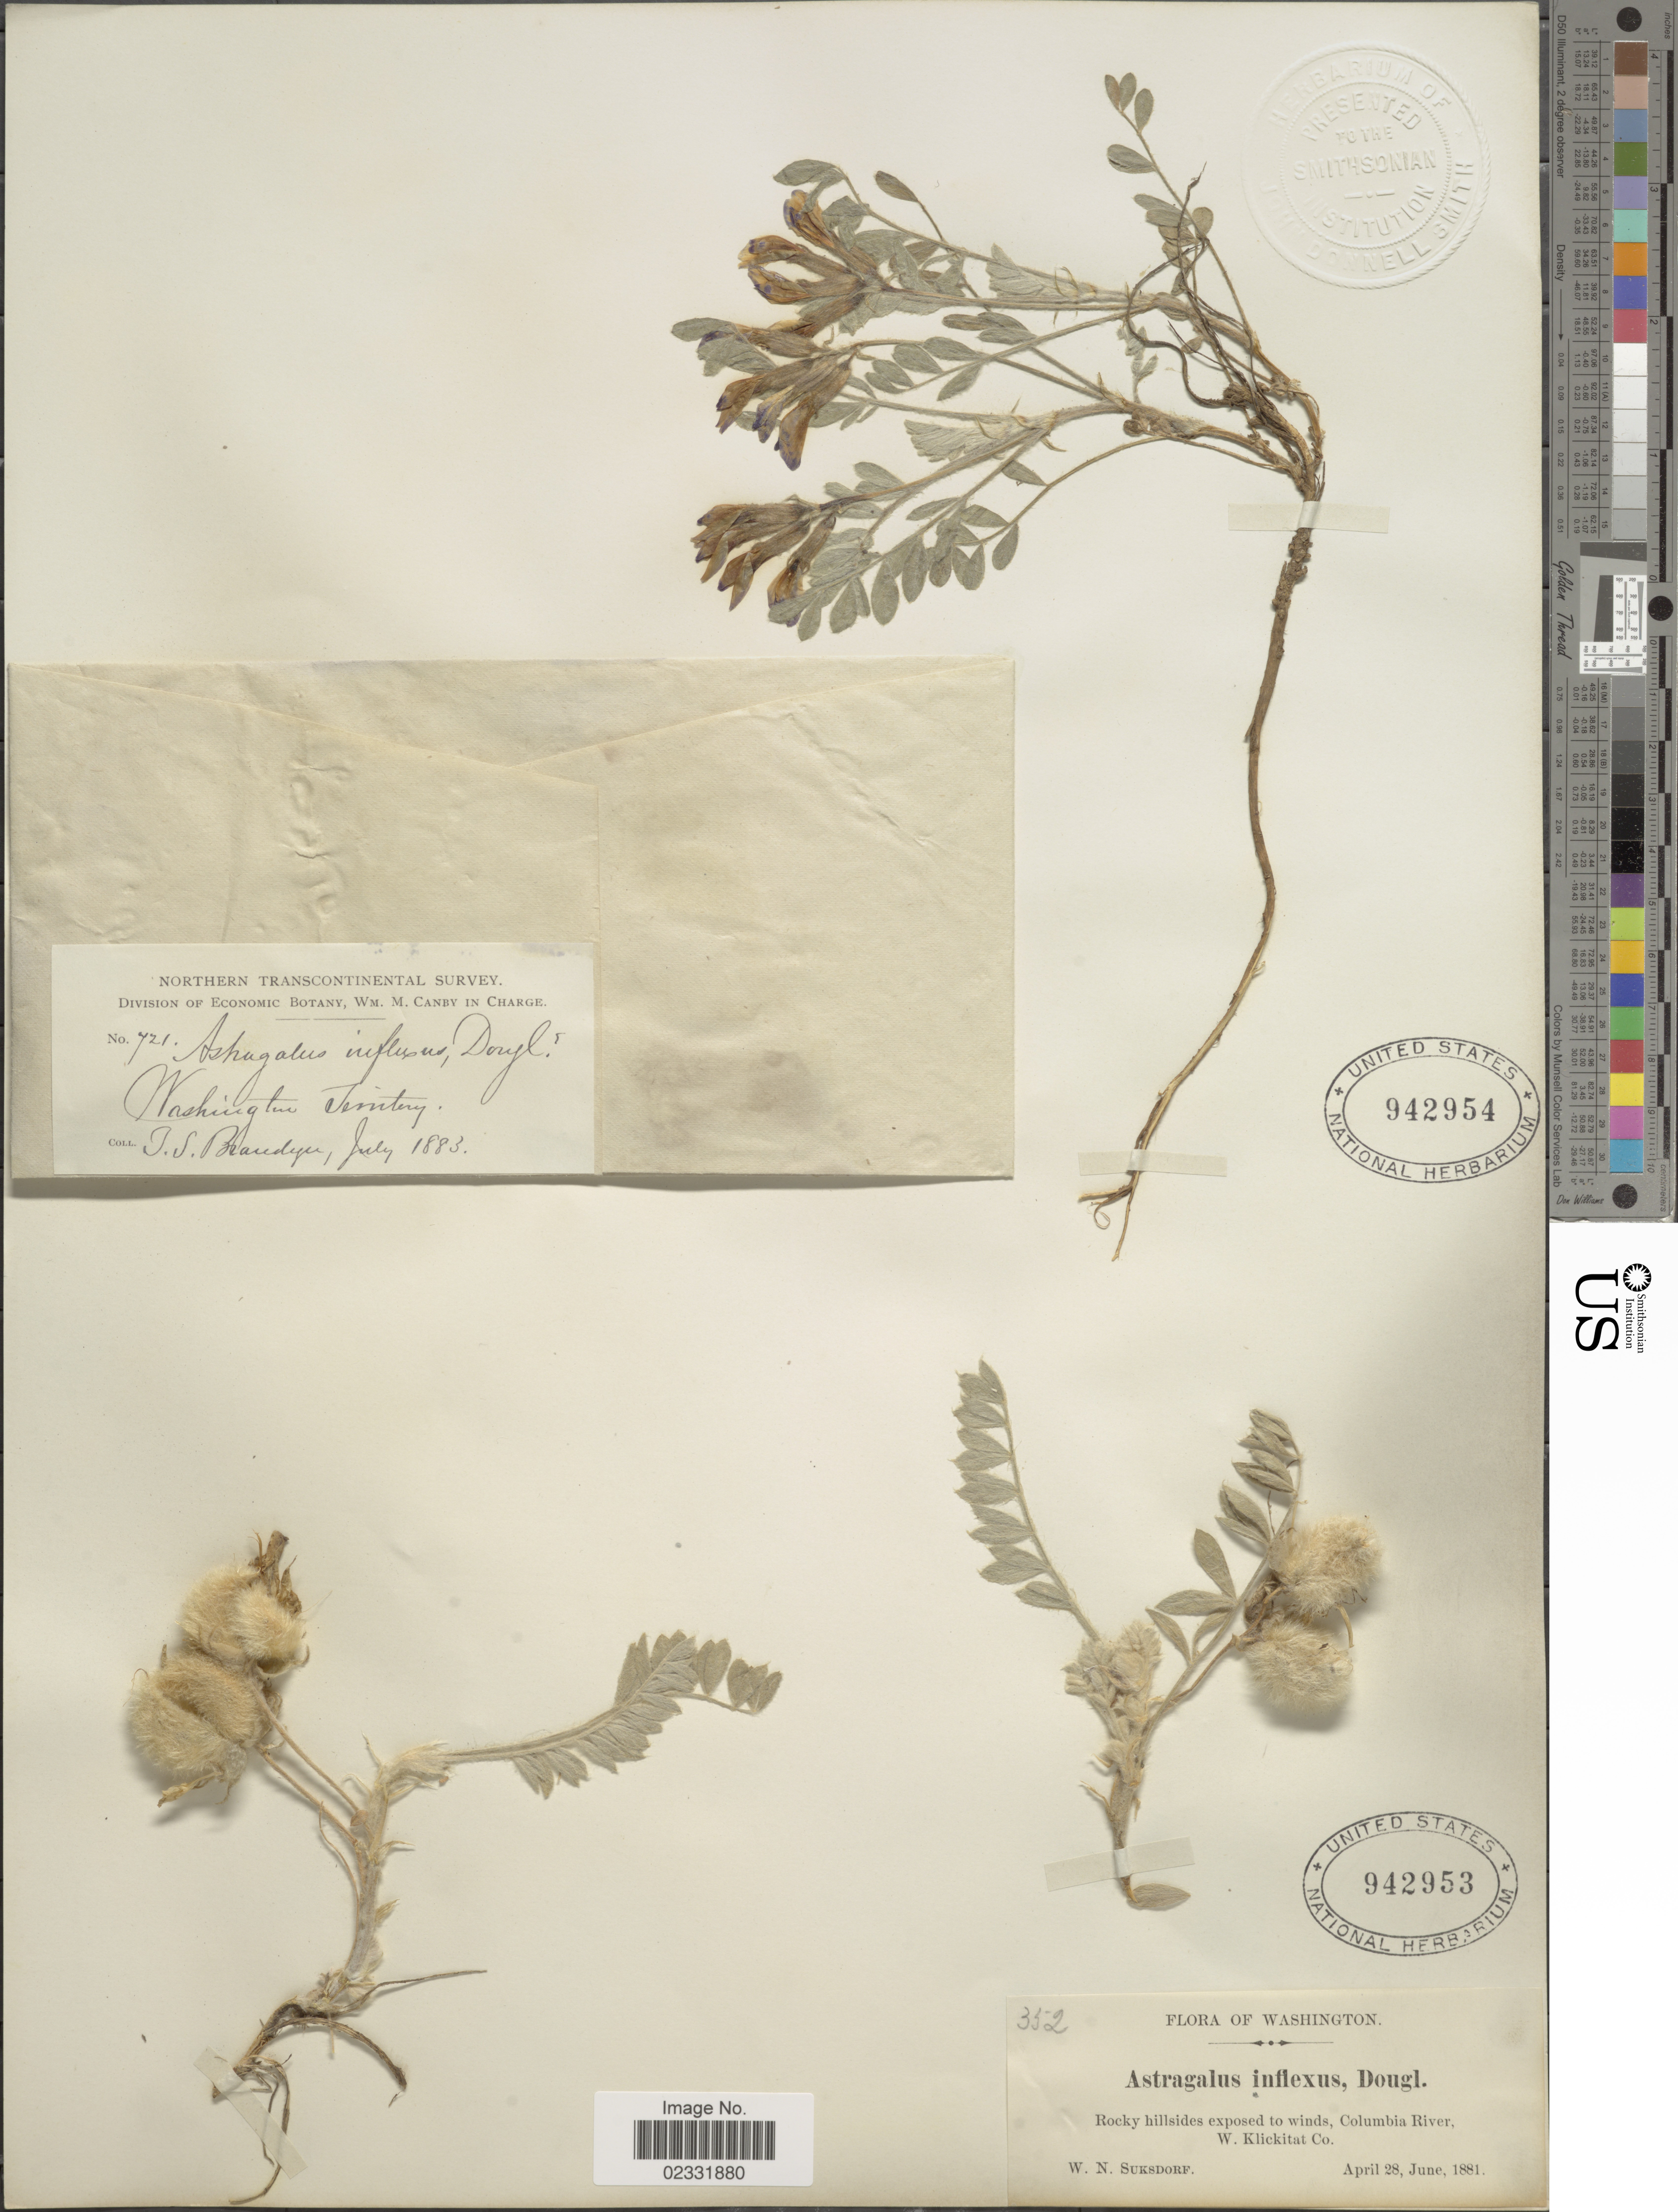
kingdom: Plantae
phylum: Tracheophyta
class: Magnoliopsida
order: Fabales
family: Fabaceae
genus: Astragalus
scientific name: Astragalus inflexus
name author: Douglas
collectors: W. N. Suksdorf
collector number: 352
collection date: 1881-04-28/1881-06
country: United States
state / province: Washington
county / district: Klickitat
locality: Rocky hillsides exposed to winds, Colombia River, W. Klickitat Co.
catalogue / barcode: US 942953-2